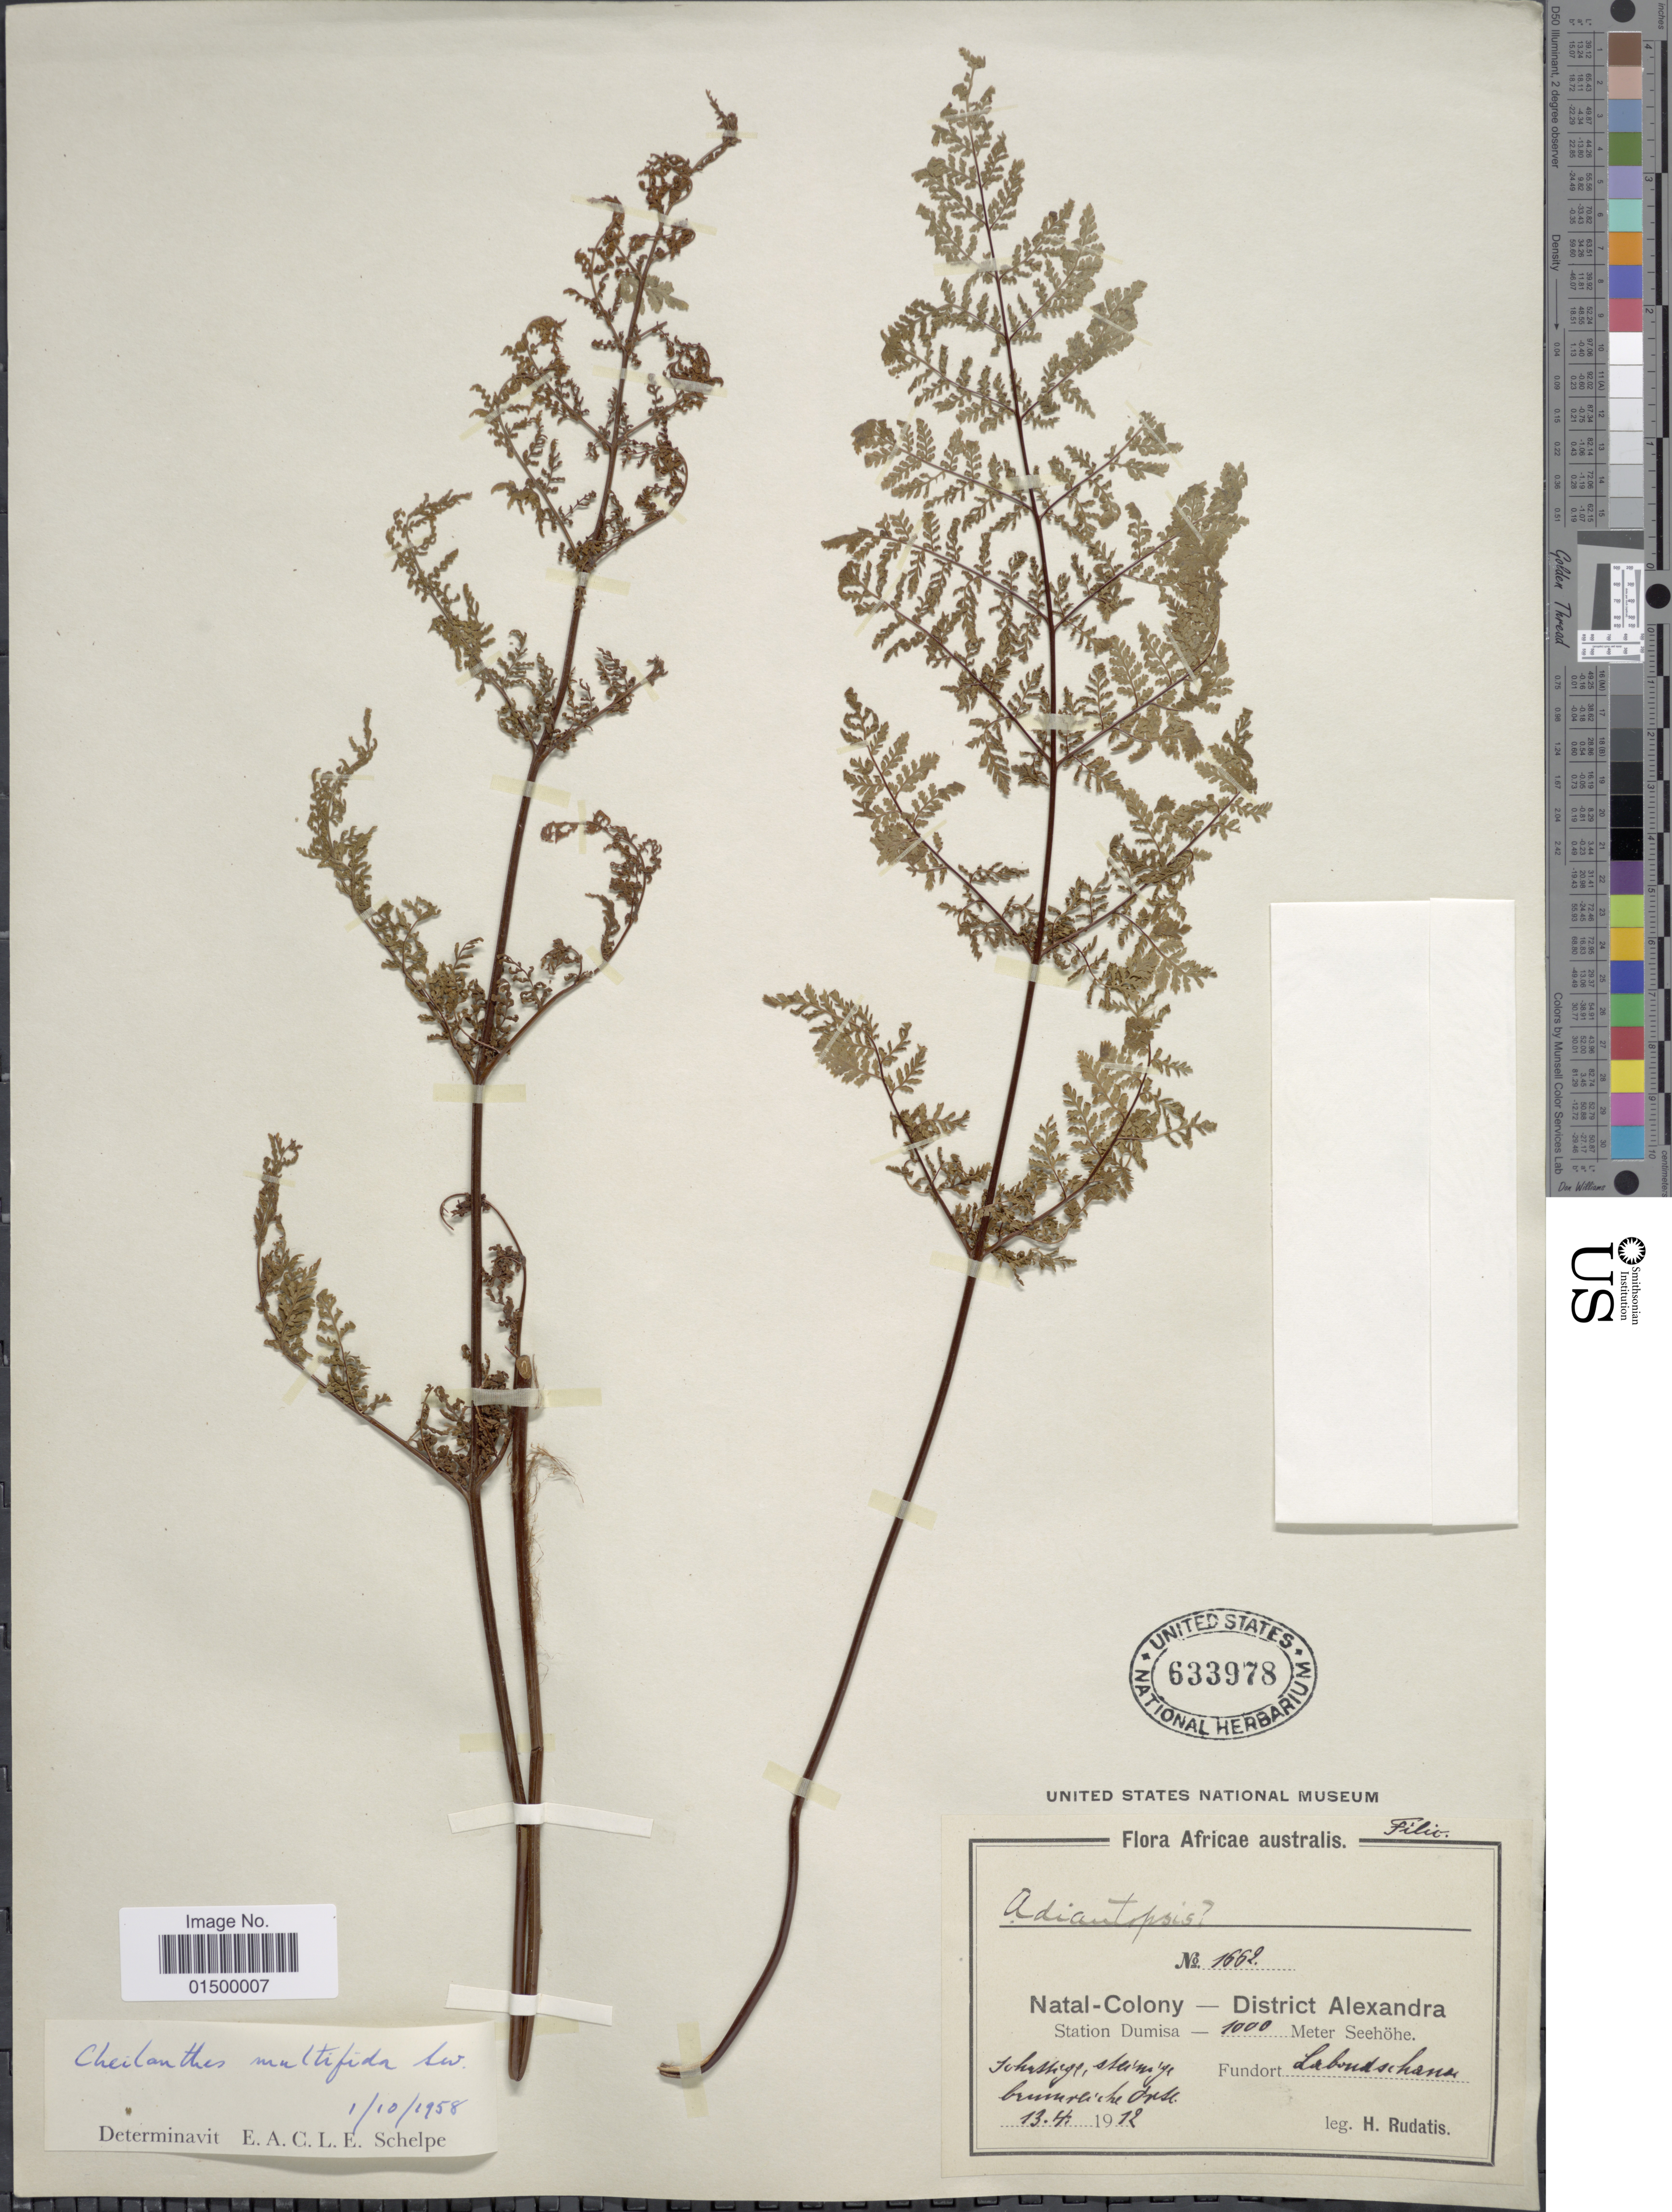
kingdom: Plantae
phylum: Tracheophyta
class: Polypodiopsida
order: Polypodiales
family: Pteridaceae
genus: Cheilanthes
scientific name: Cheilanthes multifida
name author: Sw.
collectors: H. Rudatis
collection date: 1912-04-13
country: South Africa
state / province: KwaZulu-Natal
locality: Natal-Colony-District Alexandra, Station Dumisa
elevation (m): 1000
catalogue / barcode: US 633978